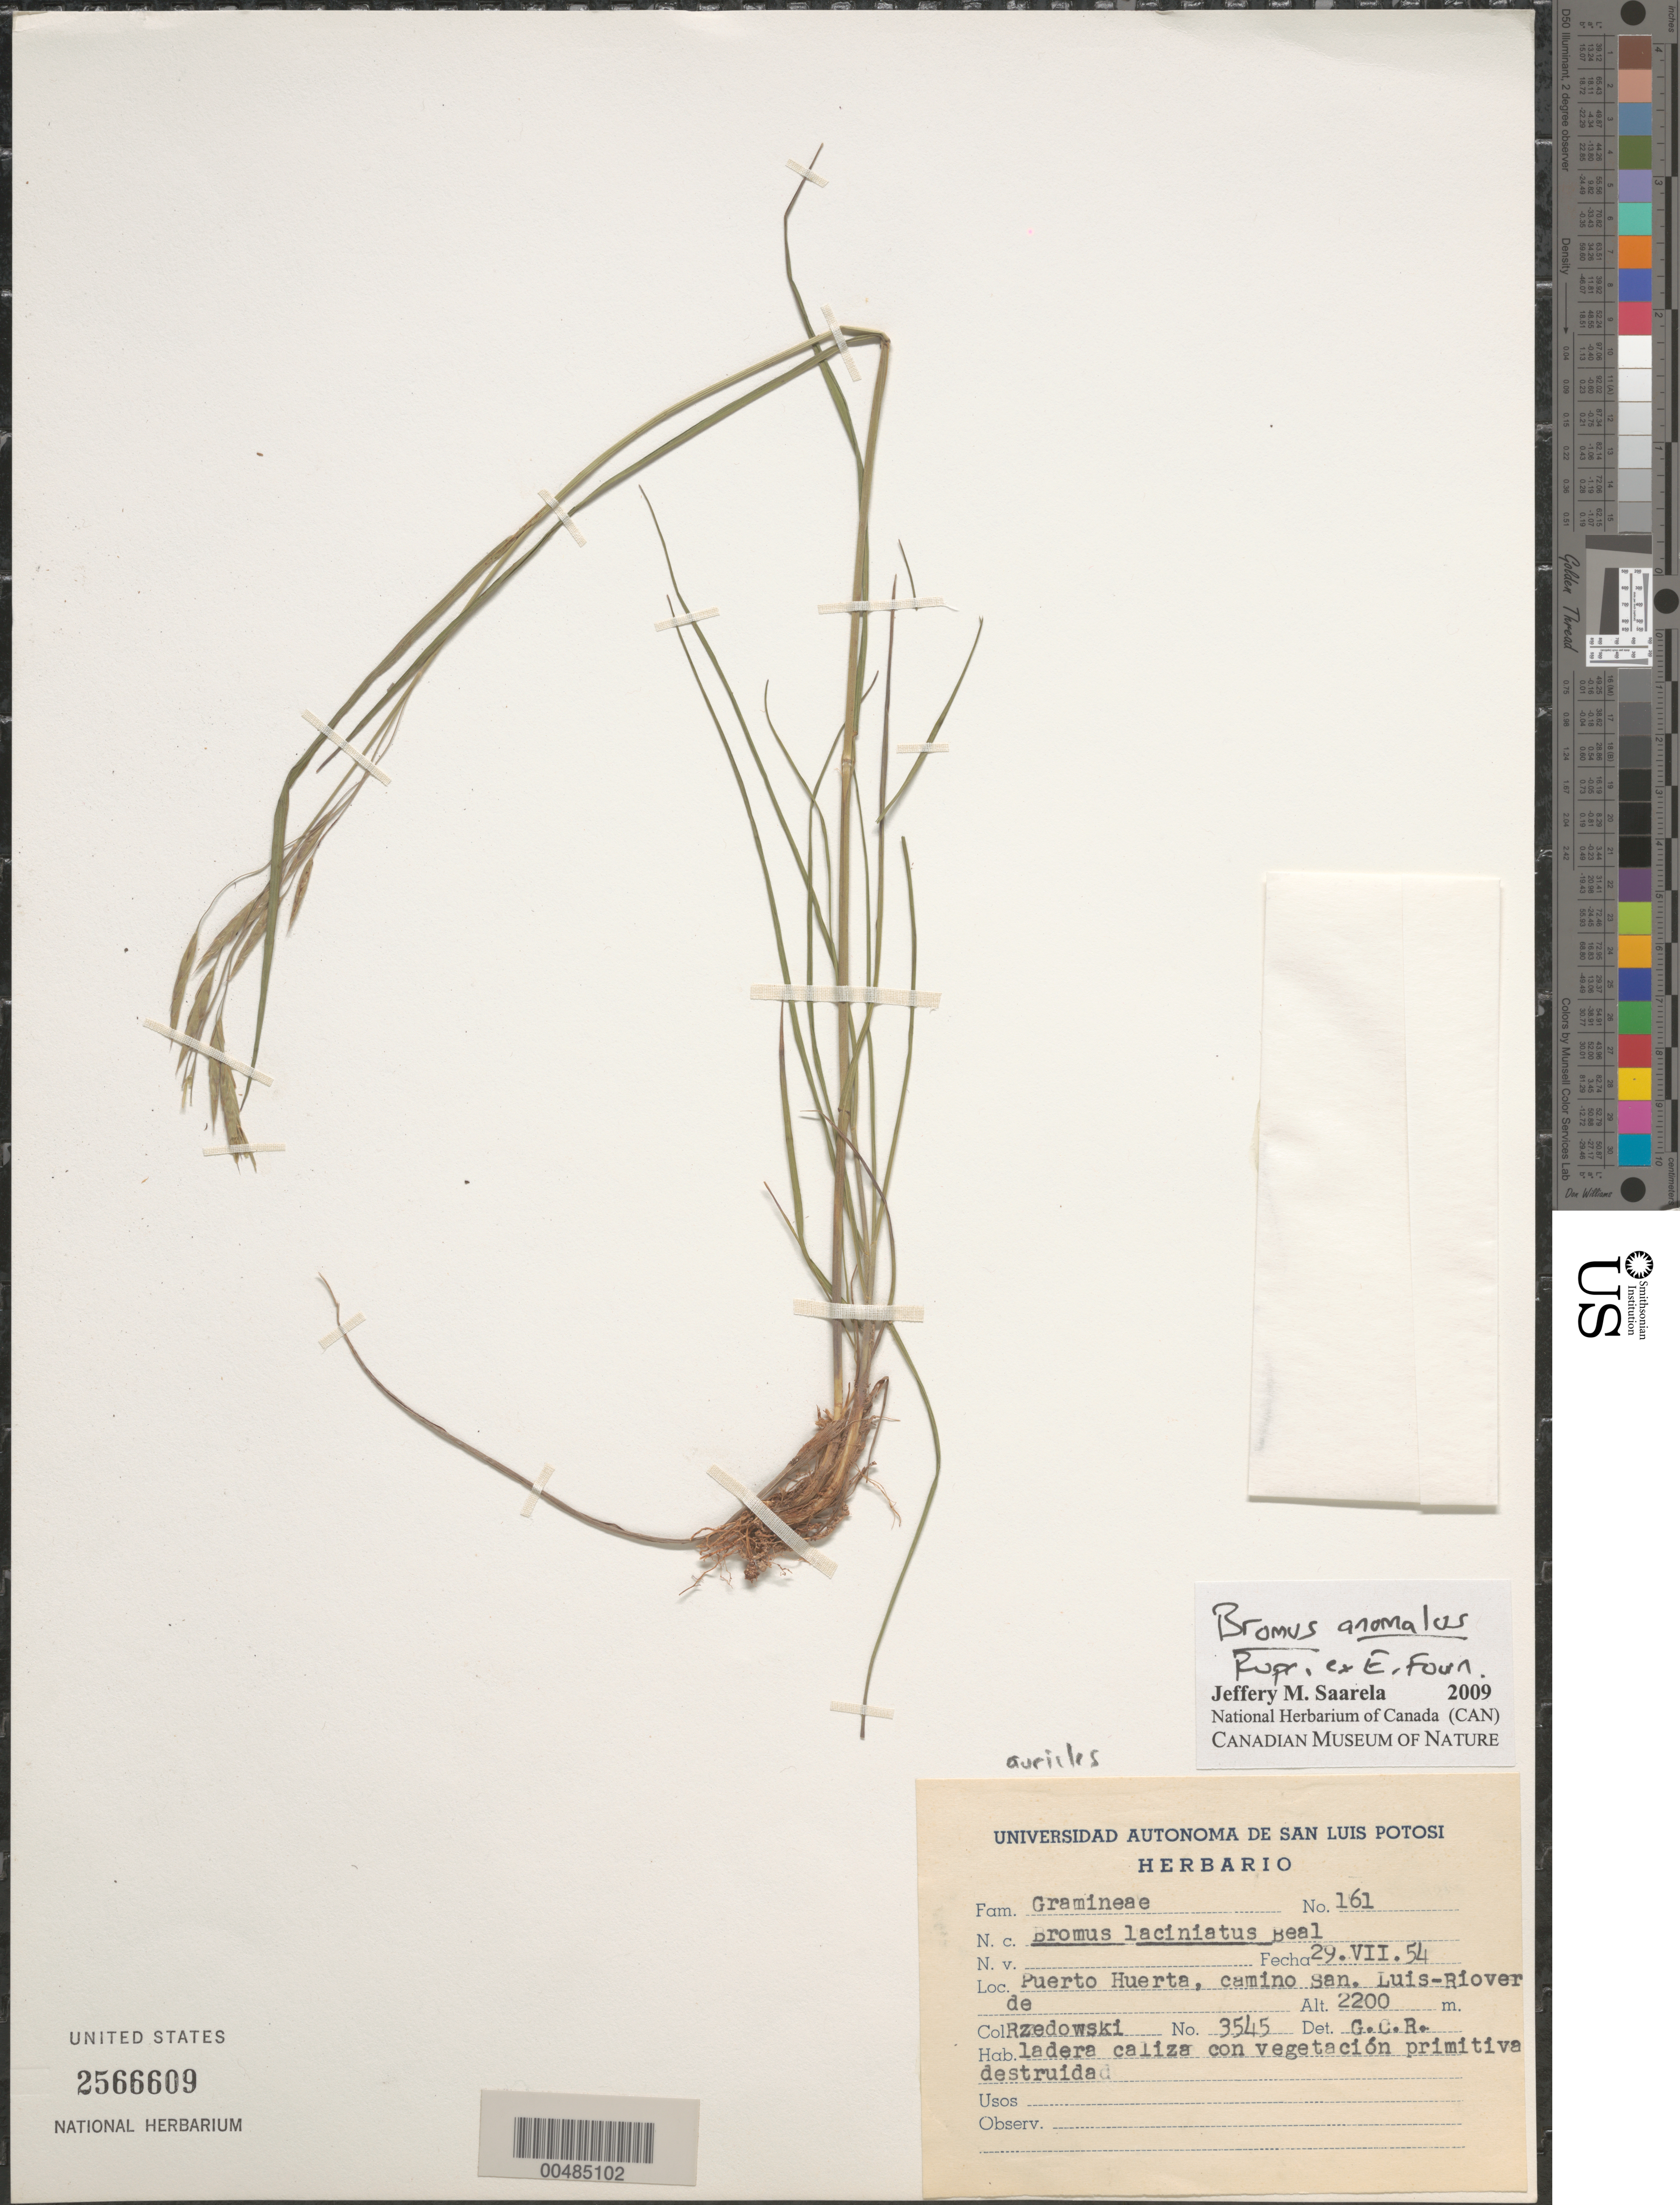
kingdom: Plantae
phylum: Tracheophyta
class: Liliopsida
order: Poales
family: Poaceae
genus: Bromus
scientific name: Bromus anomalus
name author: Rupr. ex E. Fourn.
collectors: J. Rzedowski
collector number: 161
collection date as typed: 29 Jul 1954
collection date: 1954-07-29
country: Mexico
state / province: San Luis Potosi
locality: Puerto Huerta, camino San Luis-Rioverde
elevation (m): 2200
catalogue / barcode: US 2566609